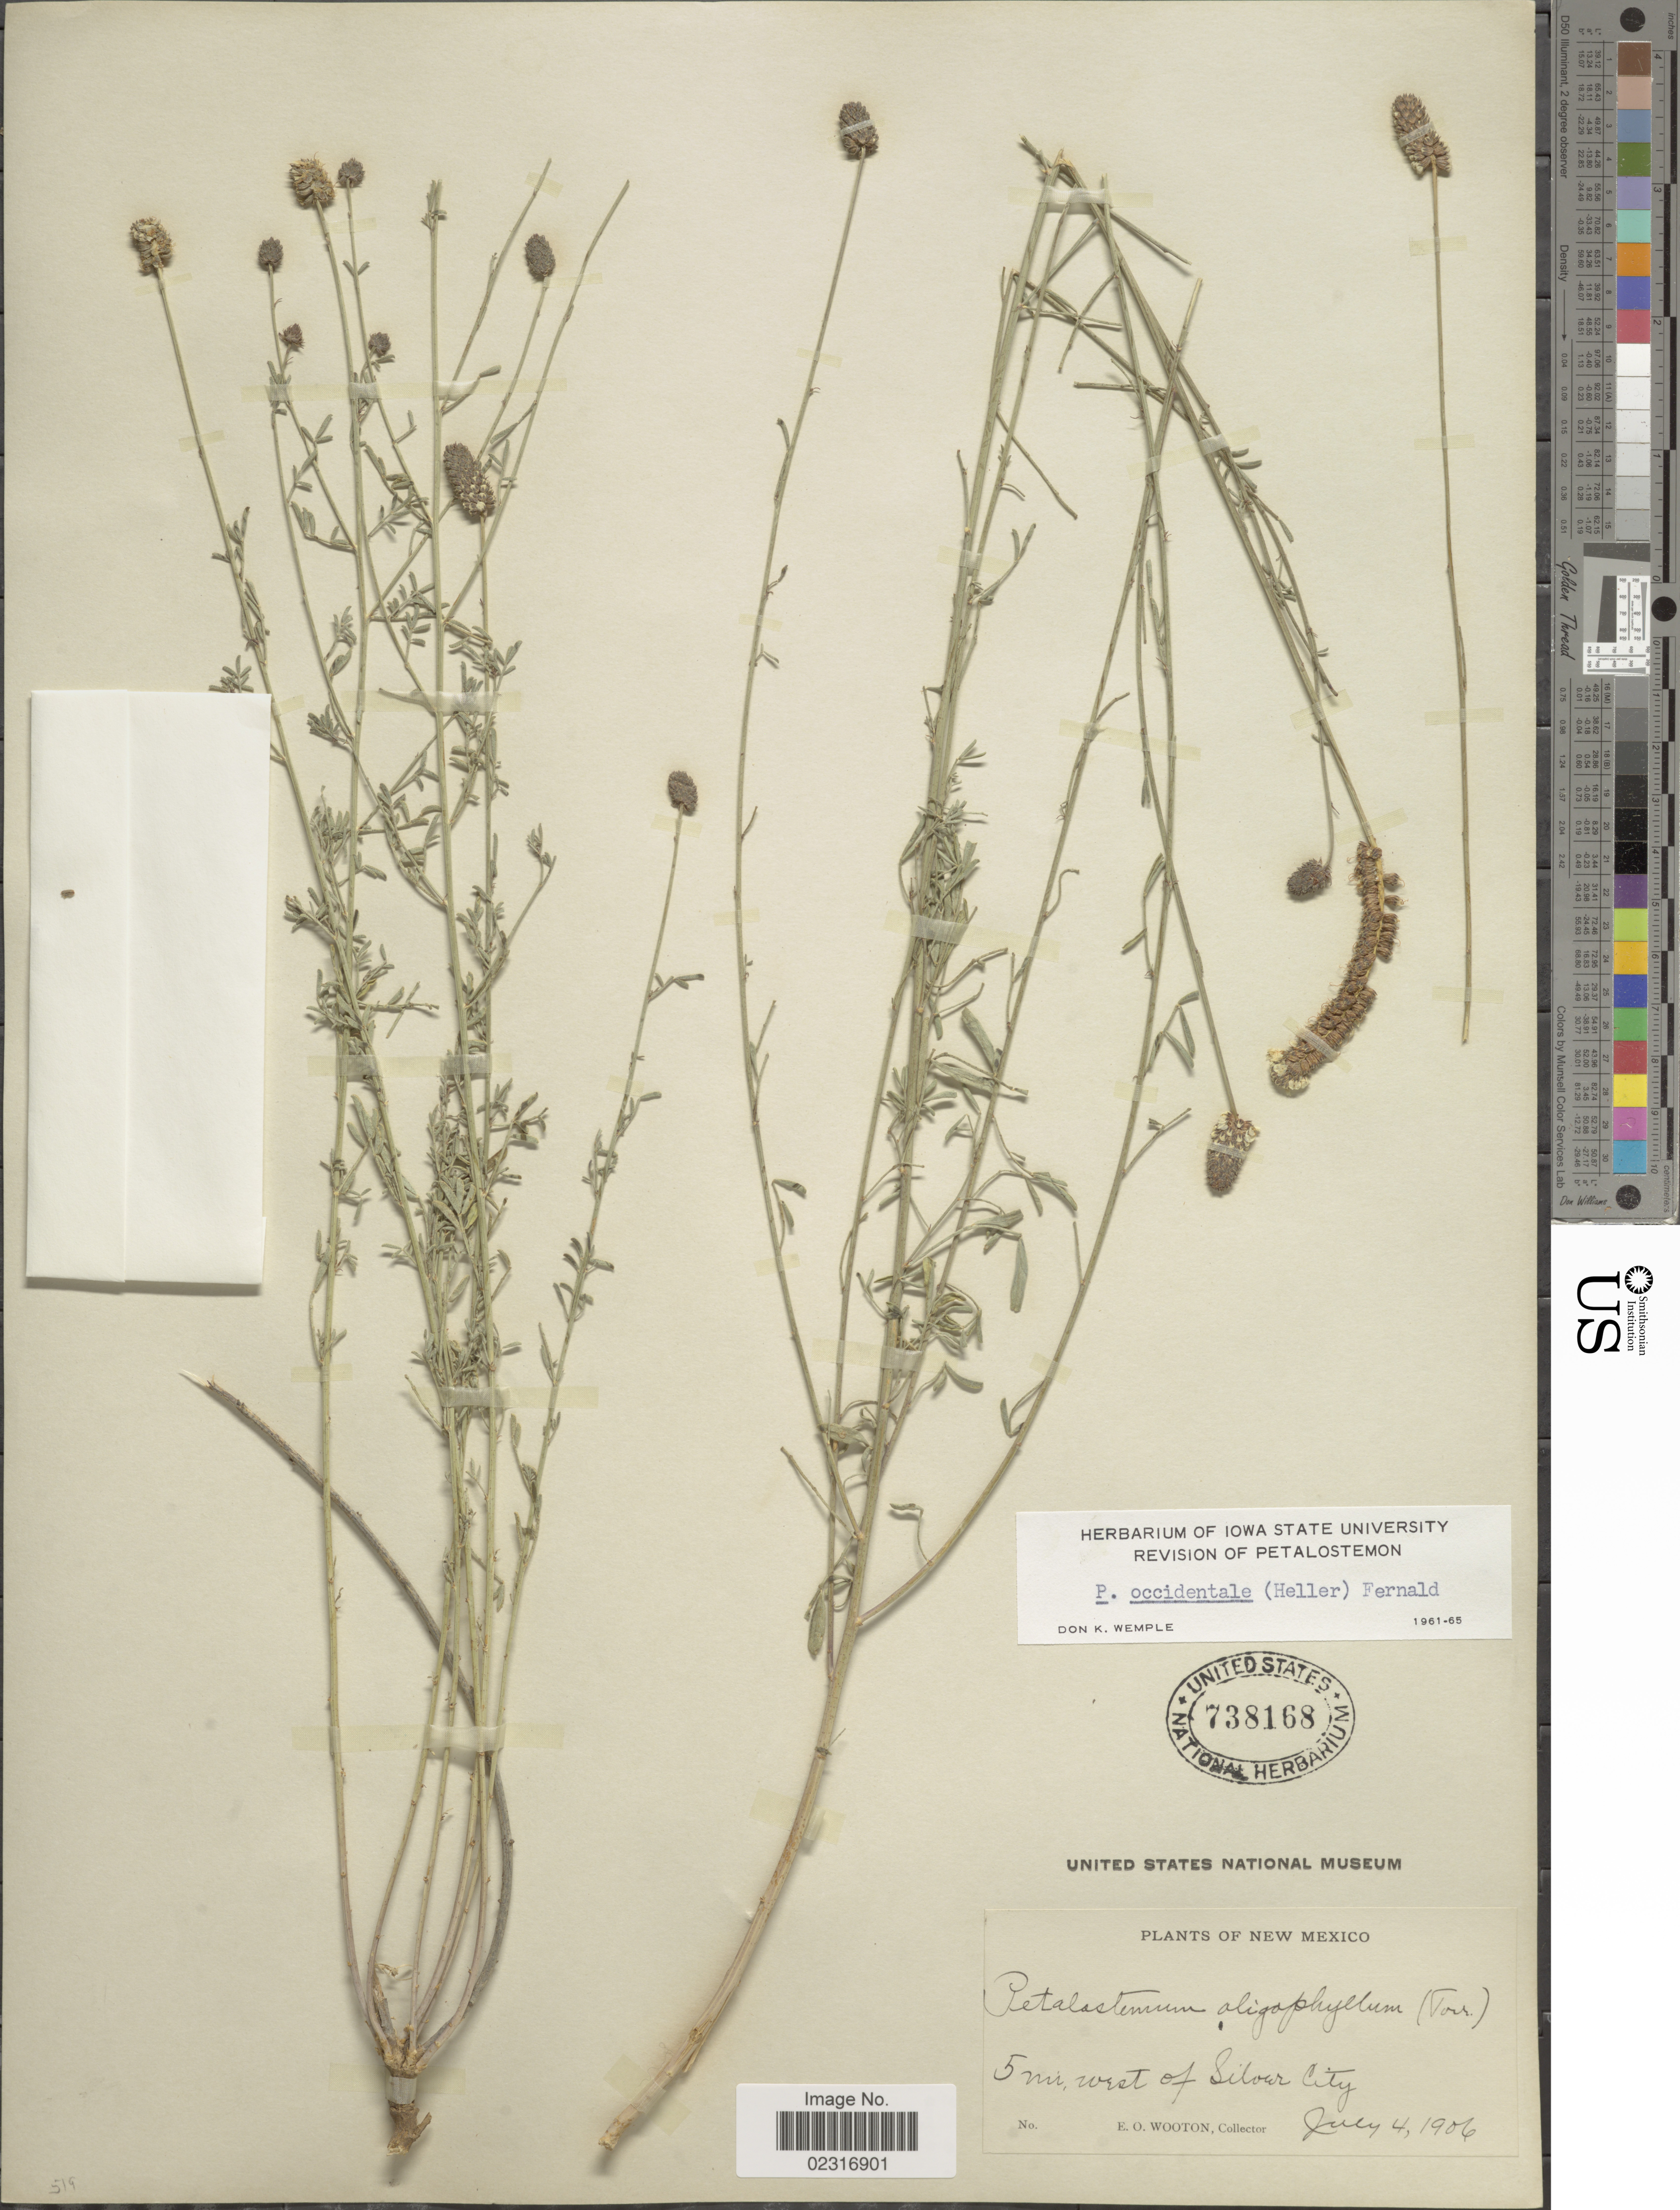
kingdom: Plantae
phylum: Tracheophyta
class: Magnoliopsida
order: Fabales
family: Fabaceae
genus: Dalea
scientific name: Dalea candida var. oligophylla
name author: (Torr) Shinners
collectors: E. O. Wooton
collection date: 1906-07-04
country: United States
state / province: New Mexico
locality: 5 mi. west of Silver City.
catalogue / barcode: US 738168